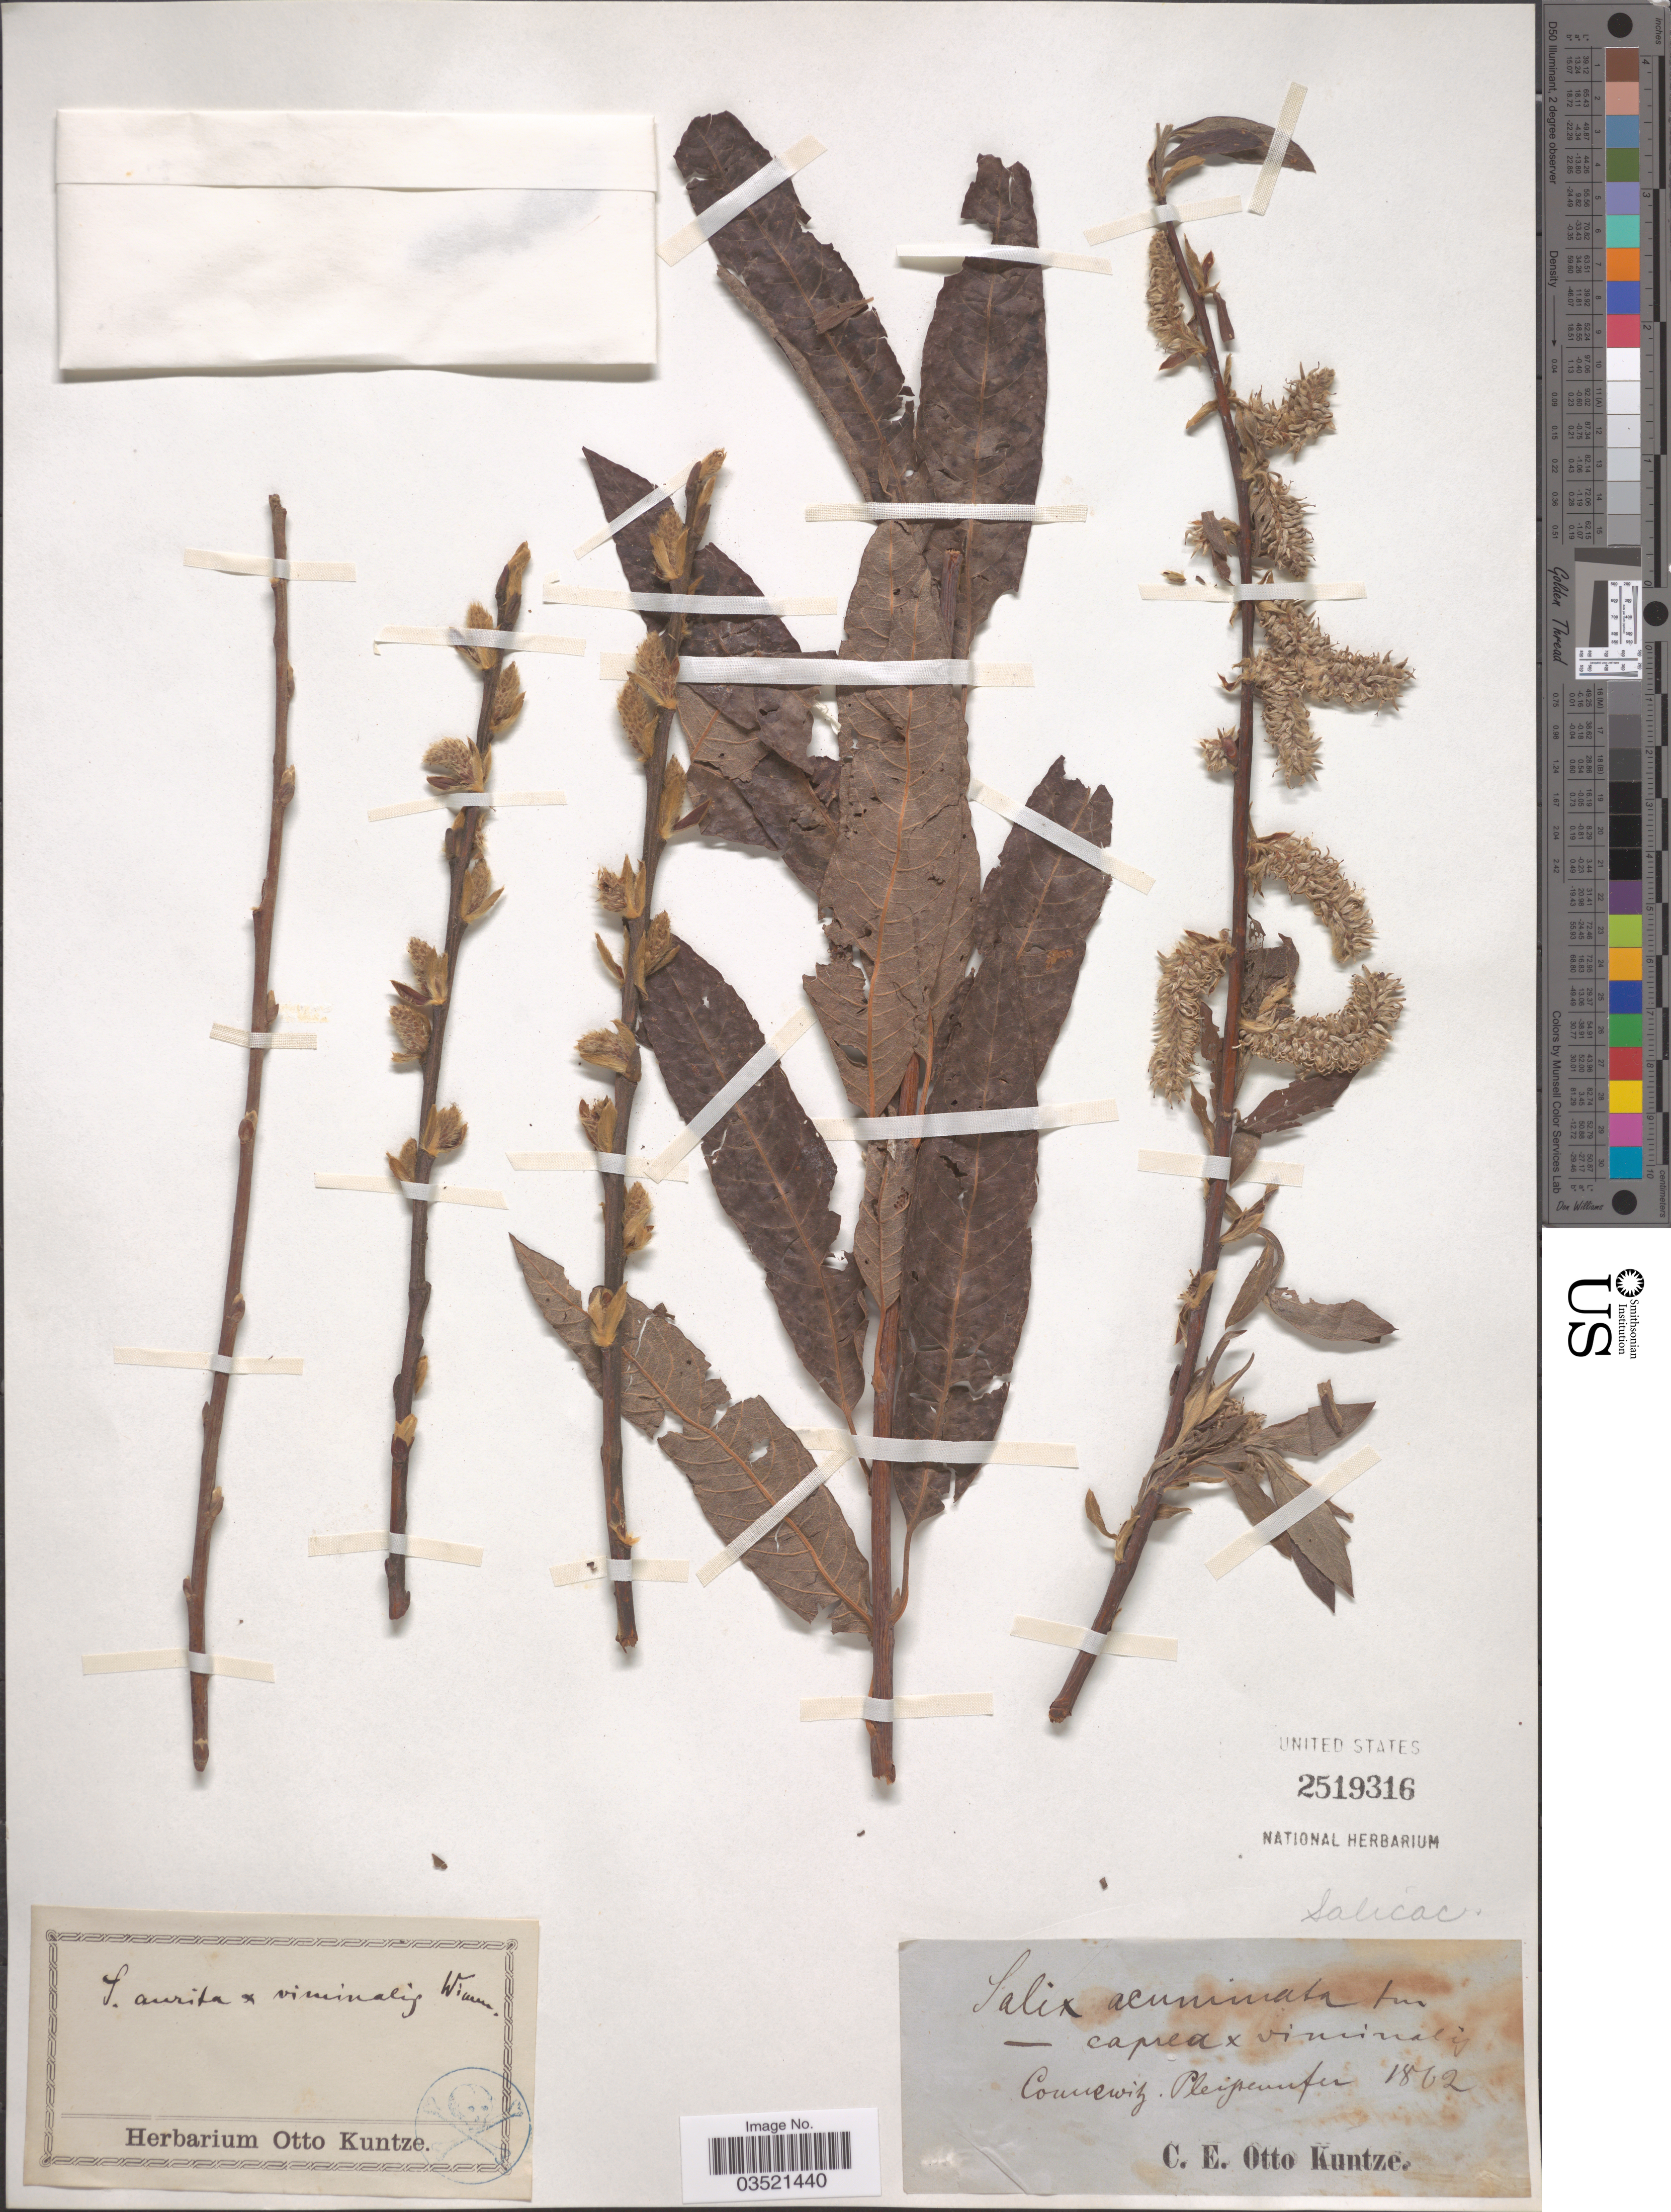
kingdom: Plantae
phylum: Tracheophyta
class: Magnoliopsida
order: Malpighiales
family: Salicaceae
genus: Salix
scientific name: Salix aurita x S. viminalis L.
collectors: C.E.O. Kuntze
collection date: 1862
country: Germany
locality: Connewitz, Pleipeunfer [interpreted].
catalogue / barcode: US 2519316